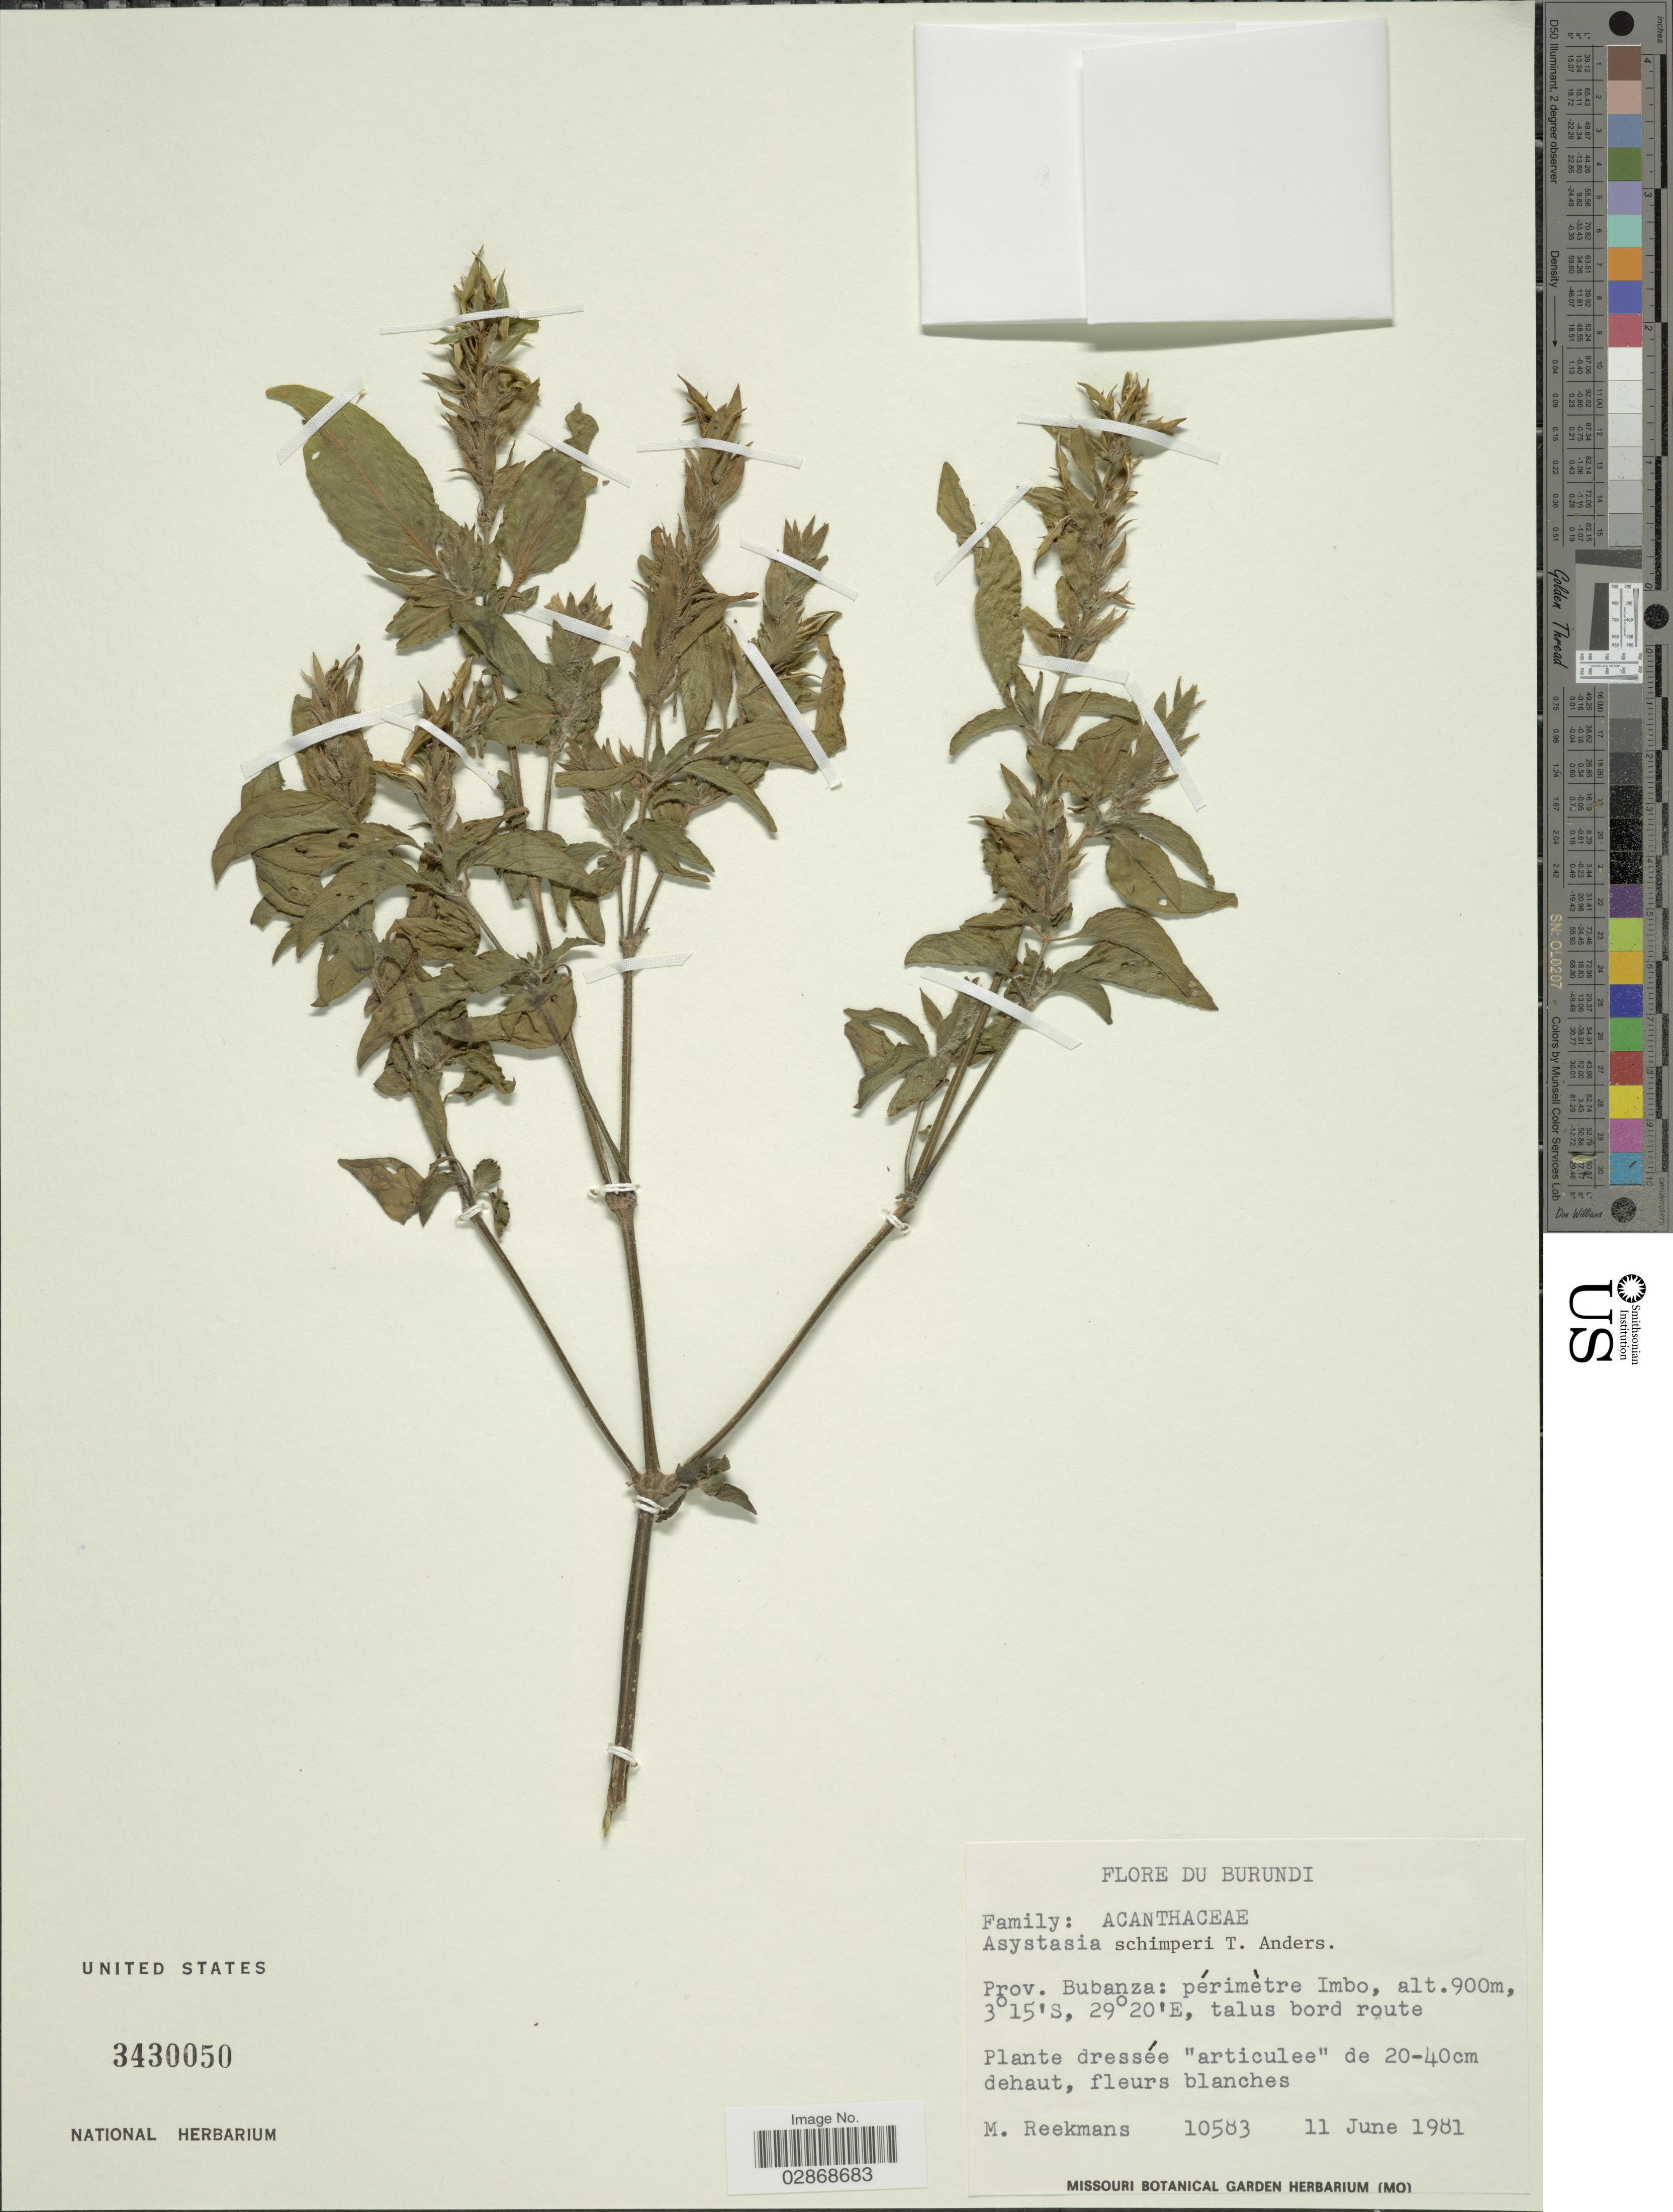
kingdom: Plantae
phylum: Tracheophyta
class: Magnoliopsida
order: Lamiales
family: Acanthaceae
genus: Asystasia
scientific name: Asystasia schimperi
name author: T. Anderson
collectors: M. Reekmans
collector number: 10583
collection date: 1981-06-11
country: Burundi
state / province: Bubanza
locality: Périmètre Imbo.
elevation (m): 900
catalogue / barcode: US 3430050